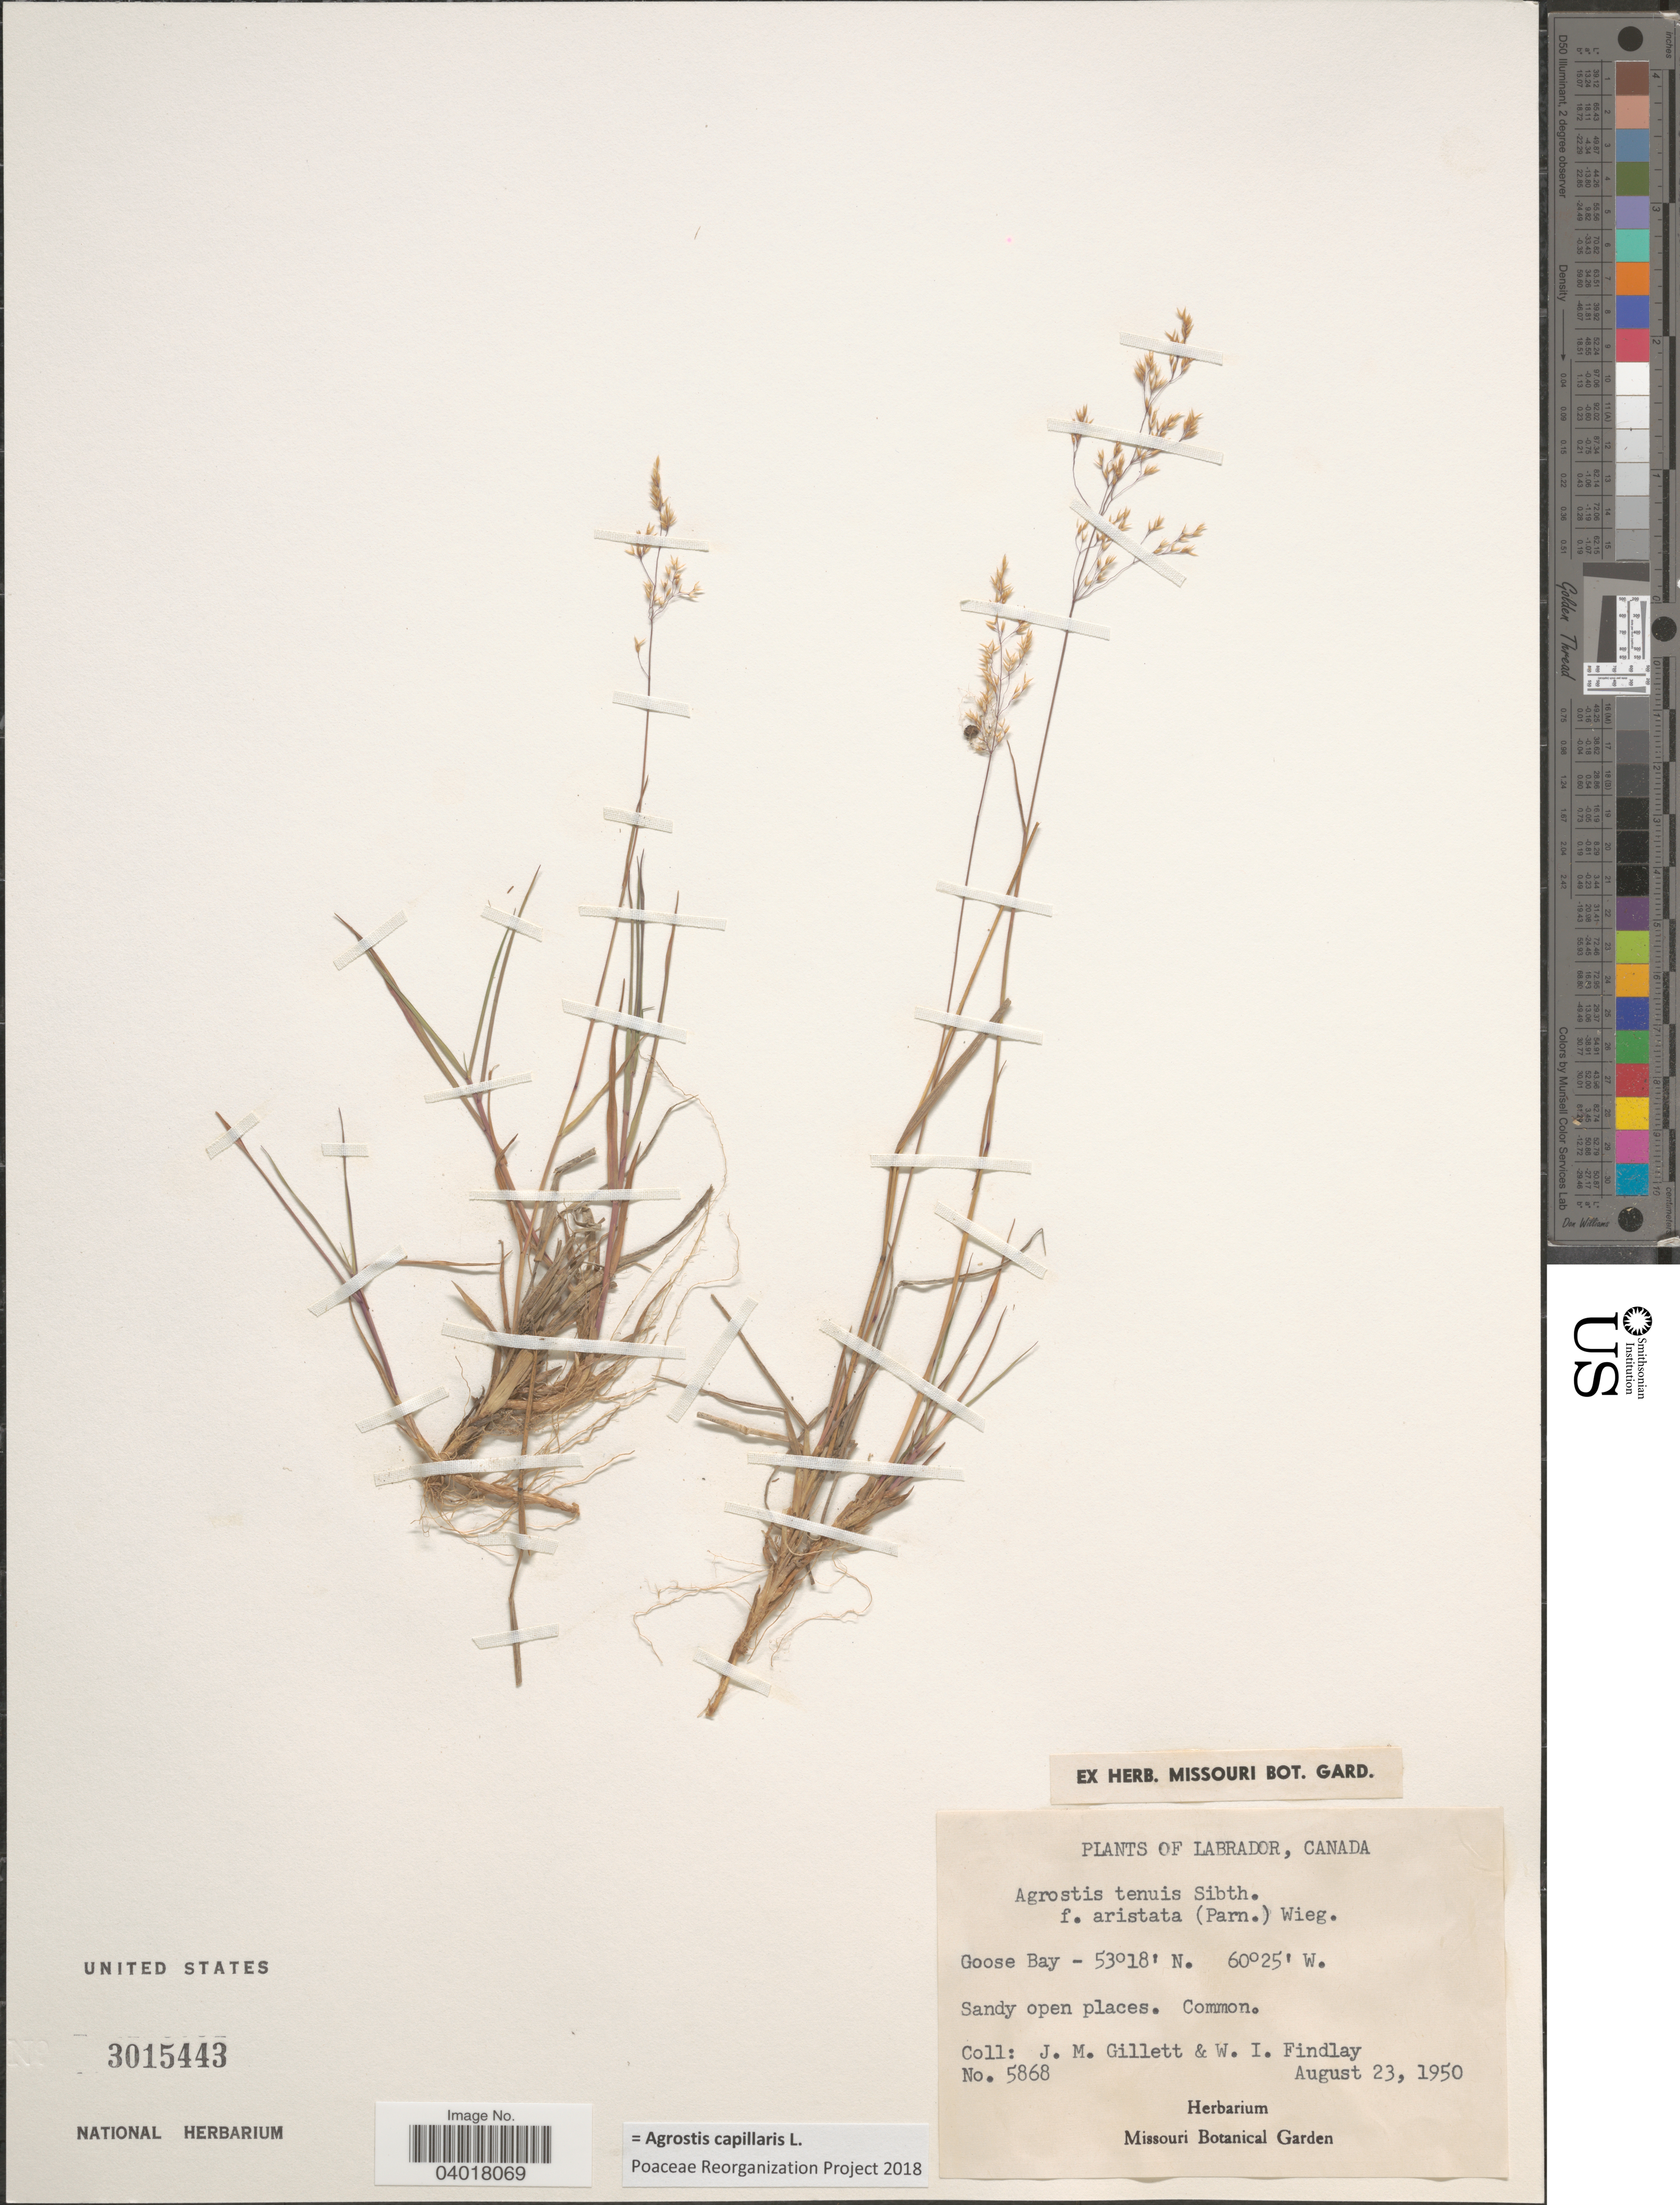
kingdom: Plantae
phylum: Tracheophyta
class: Liliopsida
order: Poales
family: Poaceae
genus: Agrostis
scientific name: Agrostis capillaris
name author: L.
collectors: J. M. Gillett & W. Findlay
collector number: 5868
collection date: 1950-08-23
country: Canada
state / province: Newfoundland and Labrador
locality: Labrador. Goose Bay.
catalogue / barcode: US 3015443